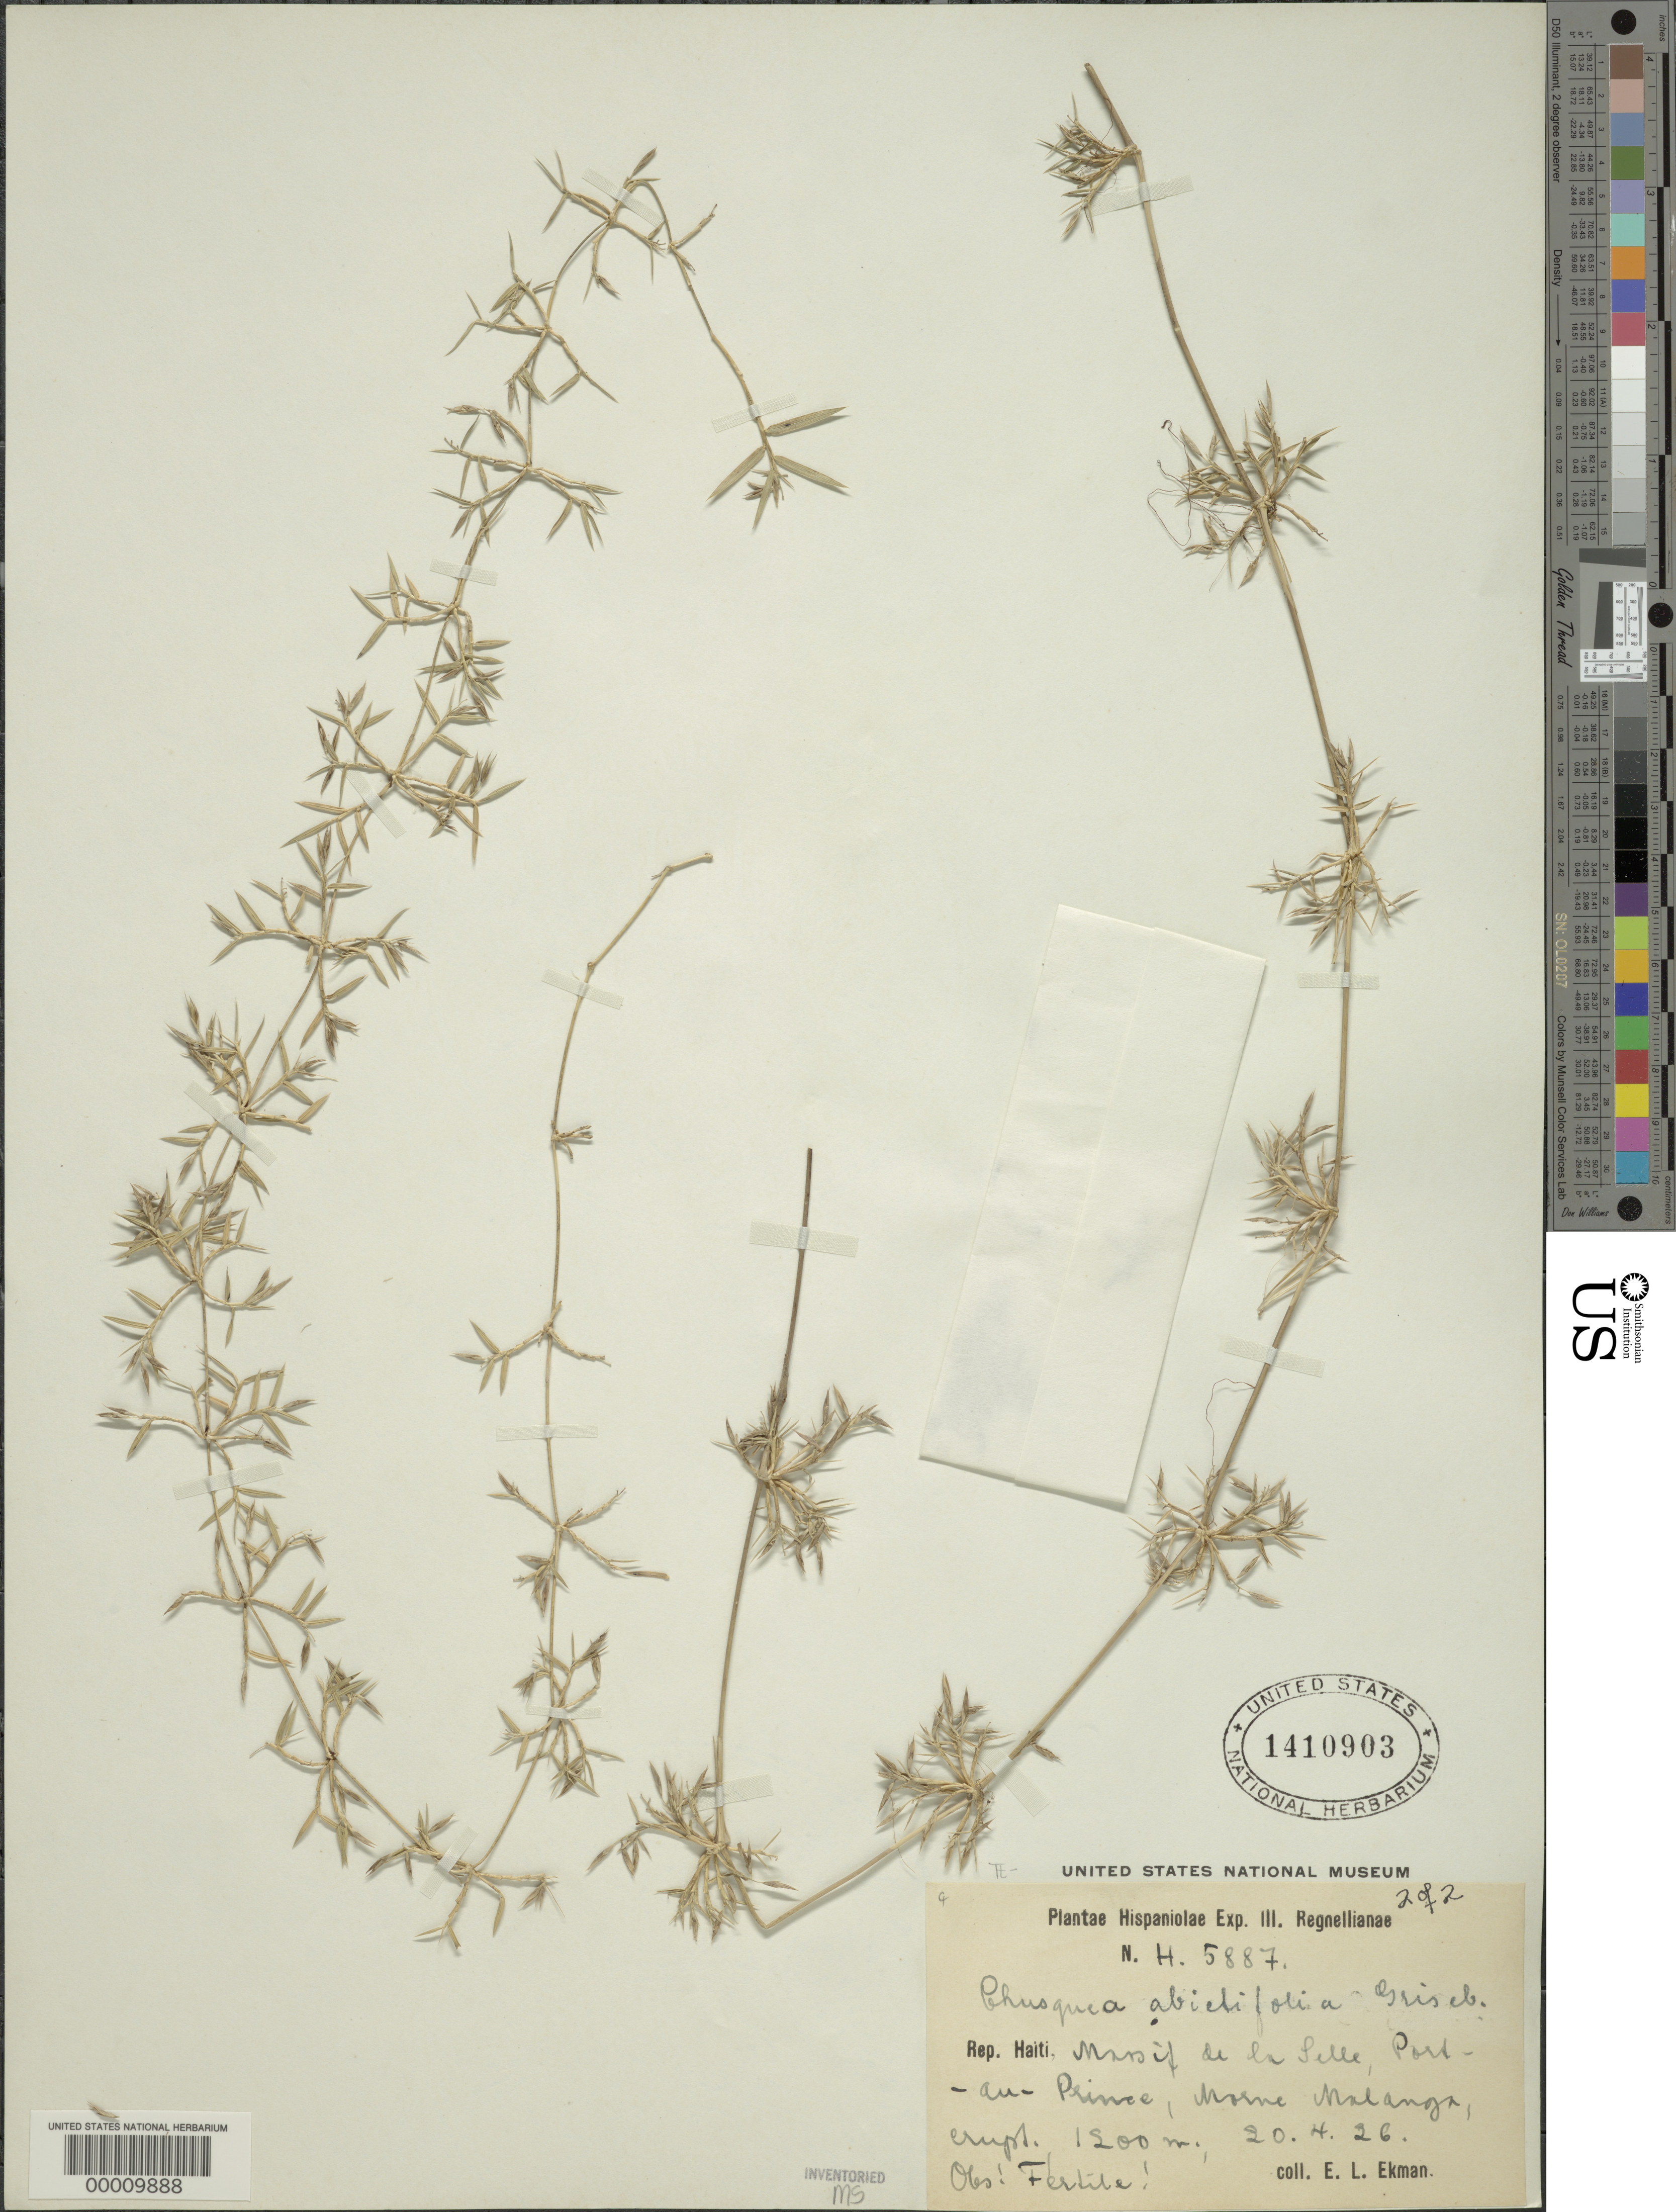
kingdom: Plantae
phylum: Tracheophyta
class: Liliopsida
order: Poales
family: Poaceae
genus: Chusquea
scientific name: Chusquea abietifolia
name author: Griseb.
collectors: E. L. Ekman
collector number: H.5887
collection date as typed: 20 Apr 1926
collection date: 1926-04-20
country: Haiti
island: Hispaniola Island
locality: Massif de la selle, port-au-prince, morne malanga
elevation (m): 1200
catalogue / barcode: US 1410903